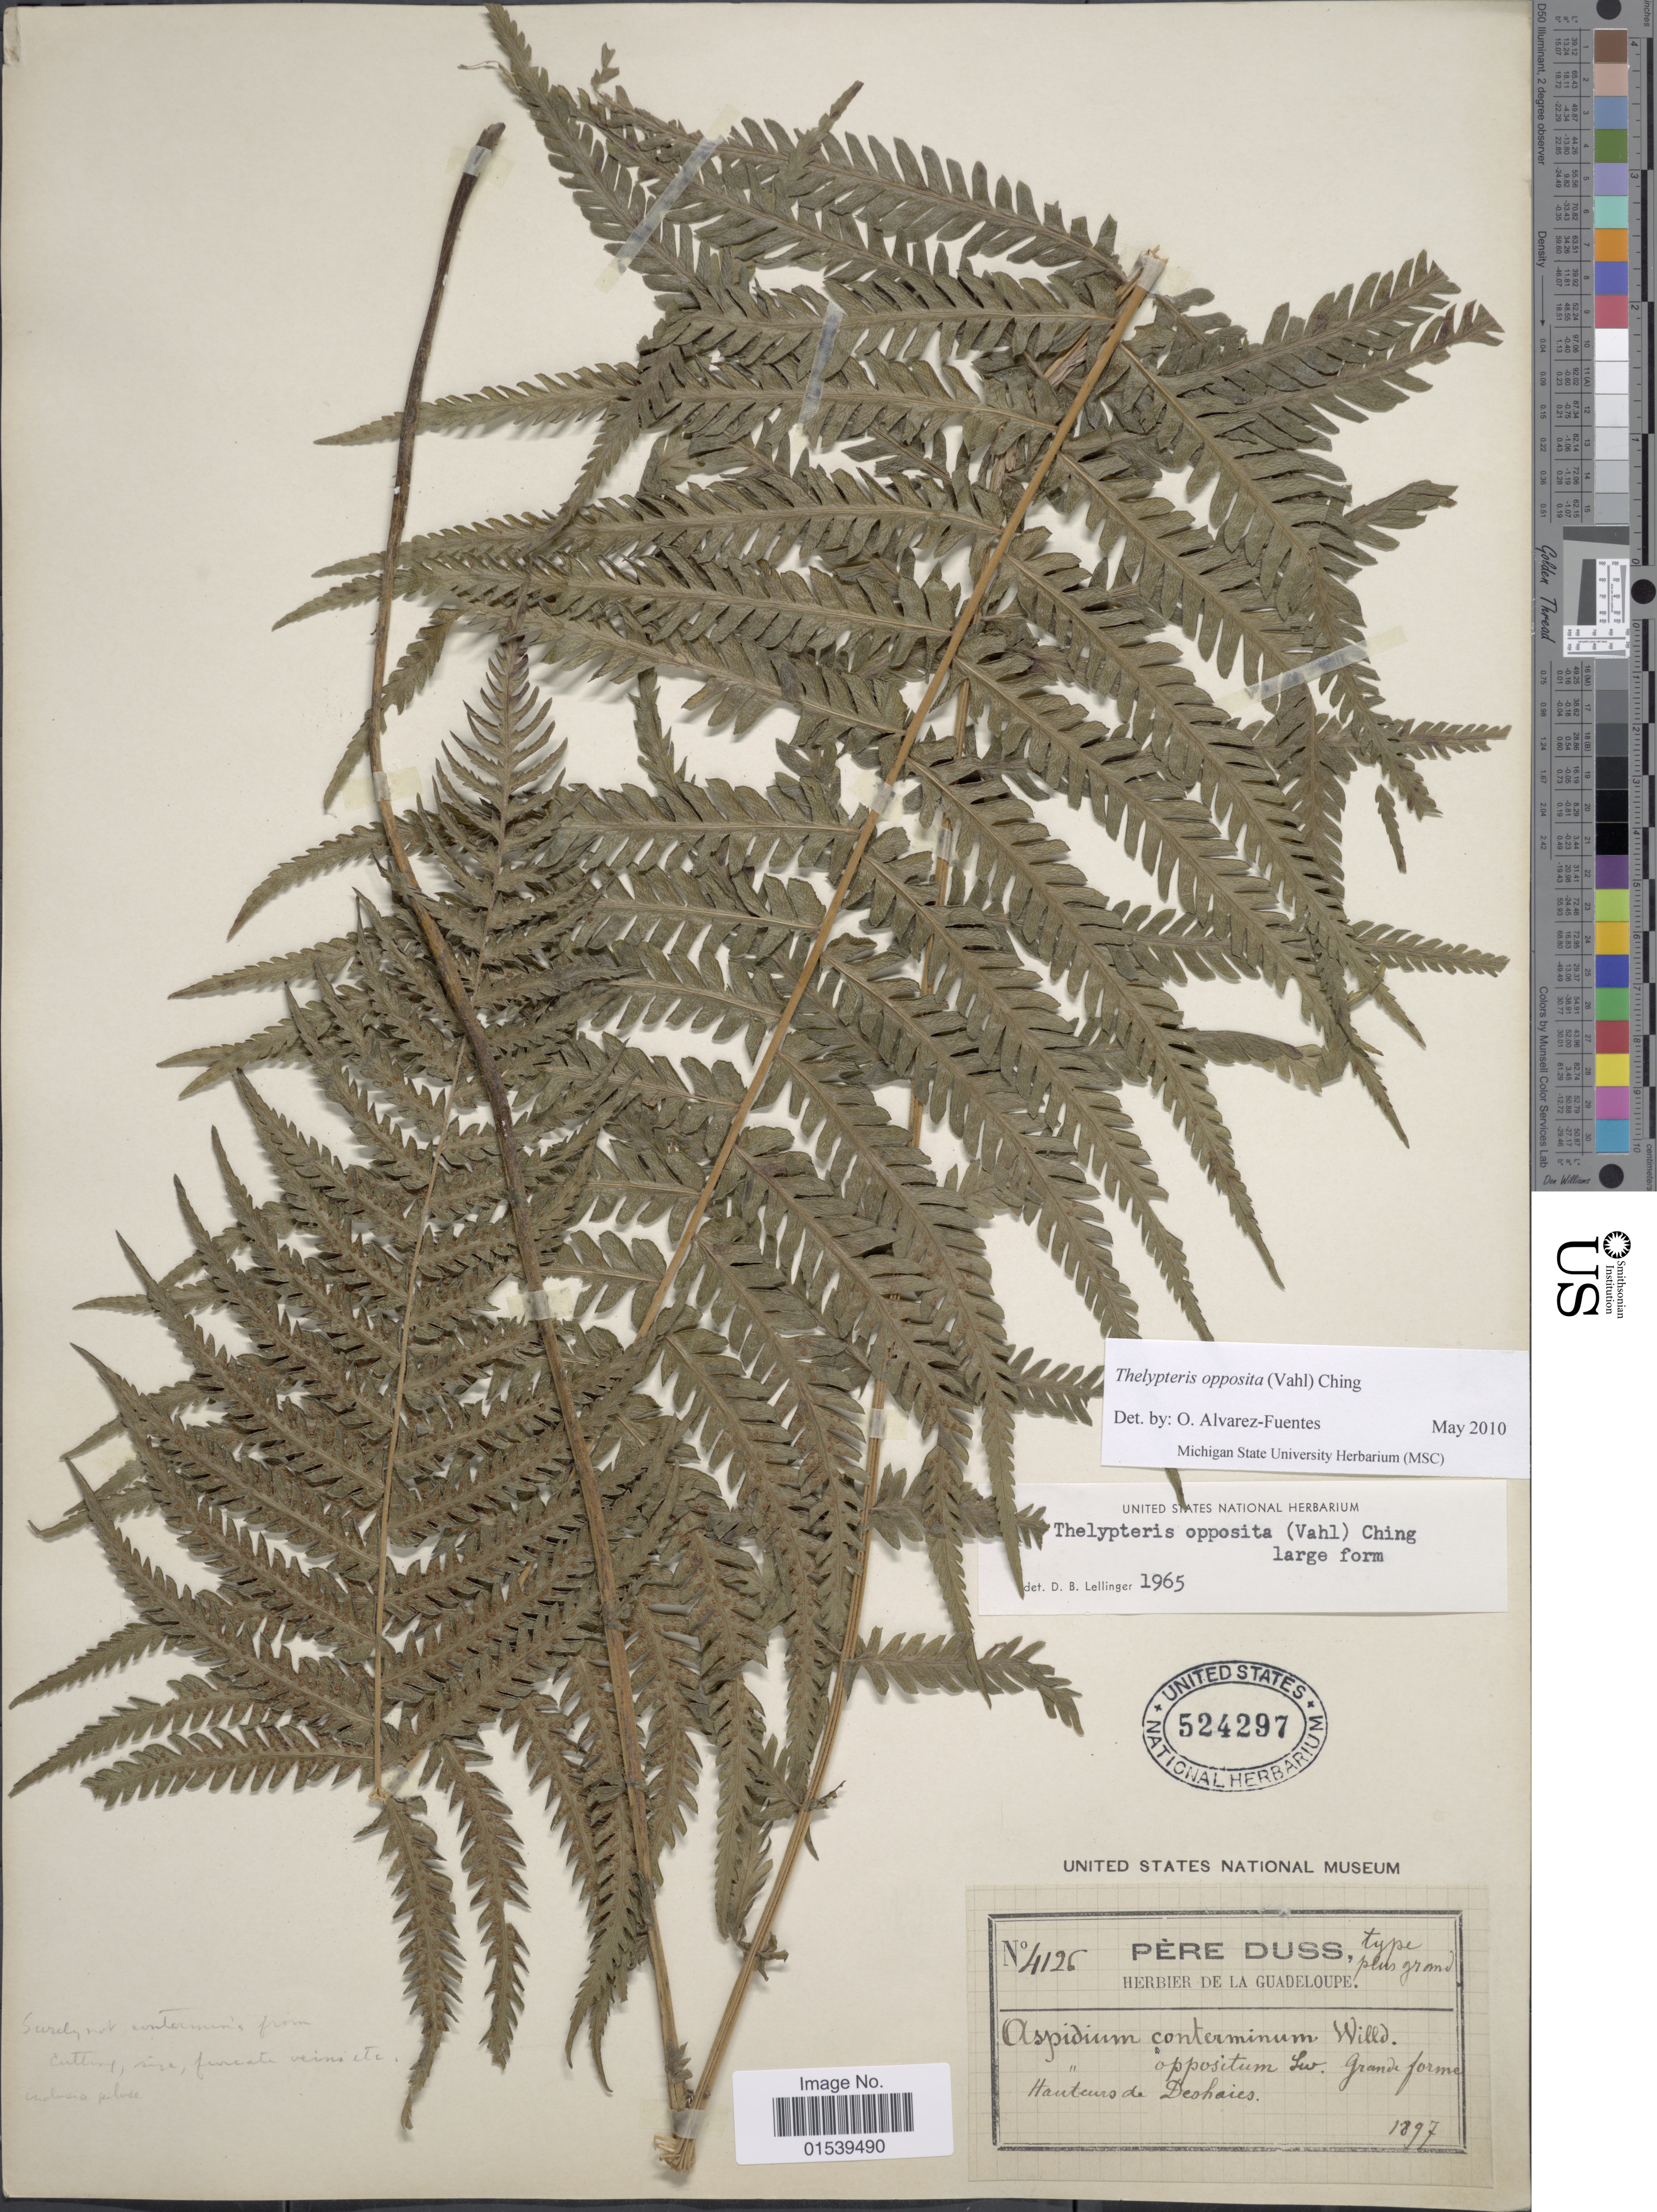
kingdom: Plantae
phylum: Tracheophyta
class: Polypodiopsida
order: Polypodiales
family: Thelypteridaceae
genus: Amauropelta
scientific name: Amauropelta opposita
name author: (Vahl) Pic. Serm.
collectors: Père Duss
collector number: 4126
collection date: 1897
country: Guadeloupe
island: Leeward Is.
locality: Hauteurs de Deshaies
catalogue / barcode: US 524297